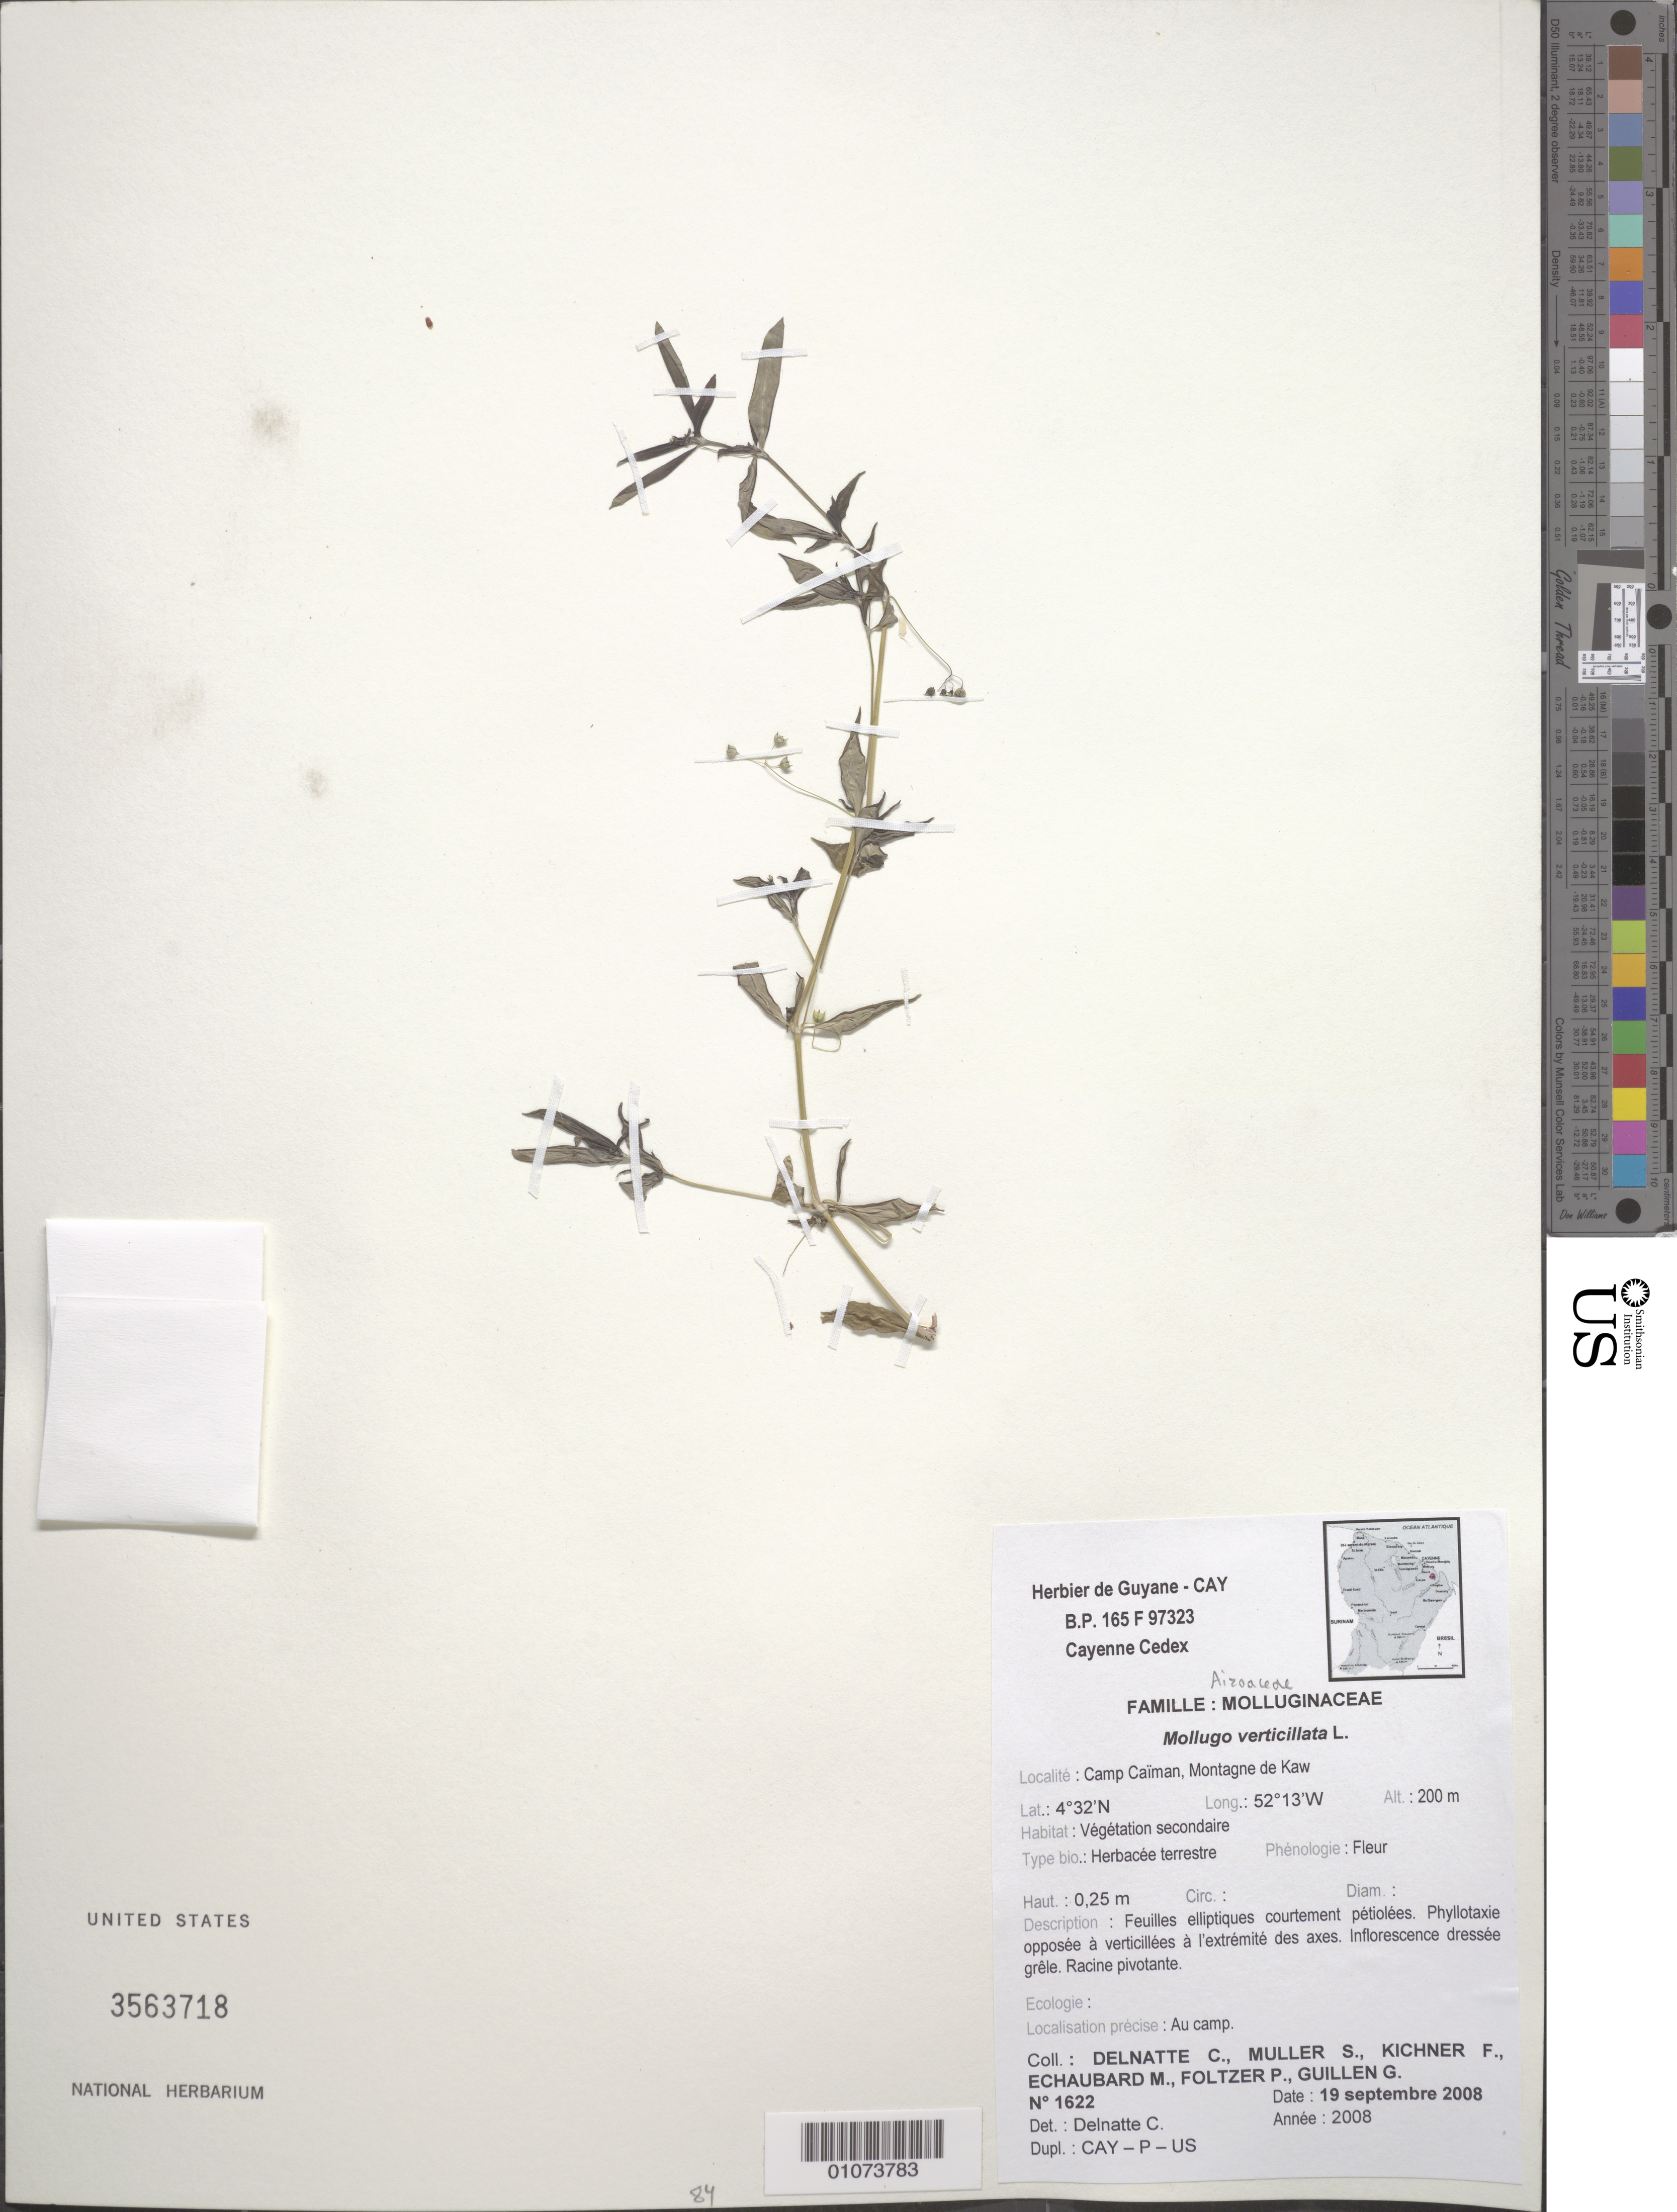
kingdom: Plantae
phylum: Tracheophyta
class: Magnoliopsida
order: Caryophyllales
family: Molluginaceae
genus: Mollugo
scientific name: Mollugo verticillata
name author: L.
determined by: Delnatte, C.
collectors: C. Delnatte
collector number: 1622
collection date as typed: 19-Sep-08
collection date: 2008-09-19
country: French Guiana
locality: Camp Caïman, Montagne de Kaw. Au camp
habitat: Vegetation secondaire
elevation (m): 200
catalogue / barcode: US 3563718